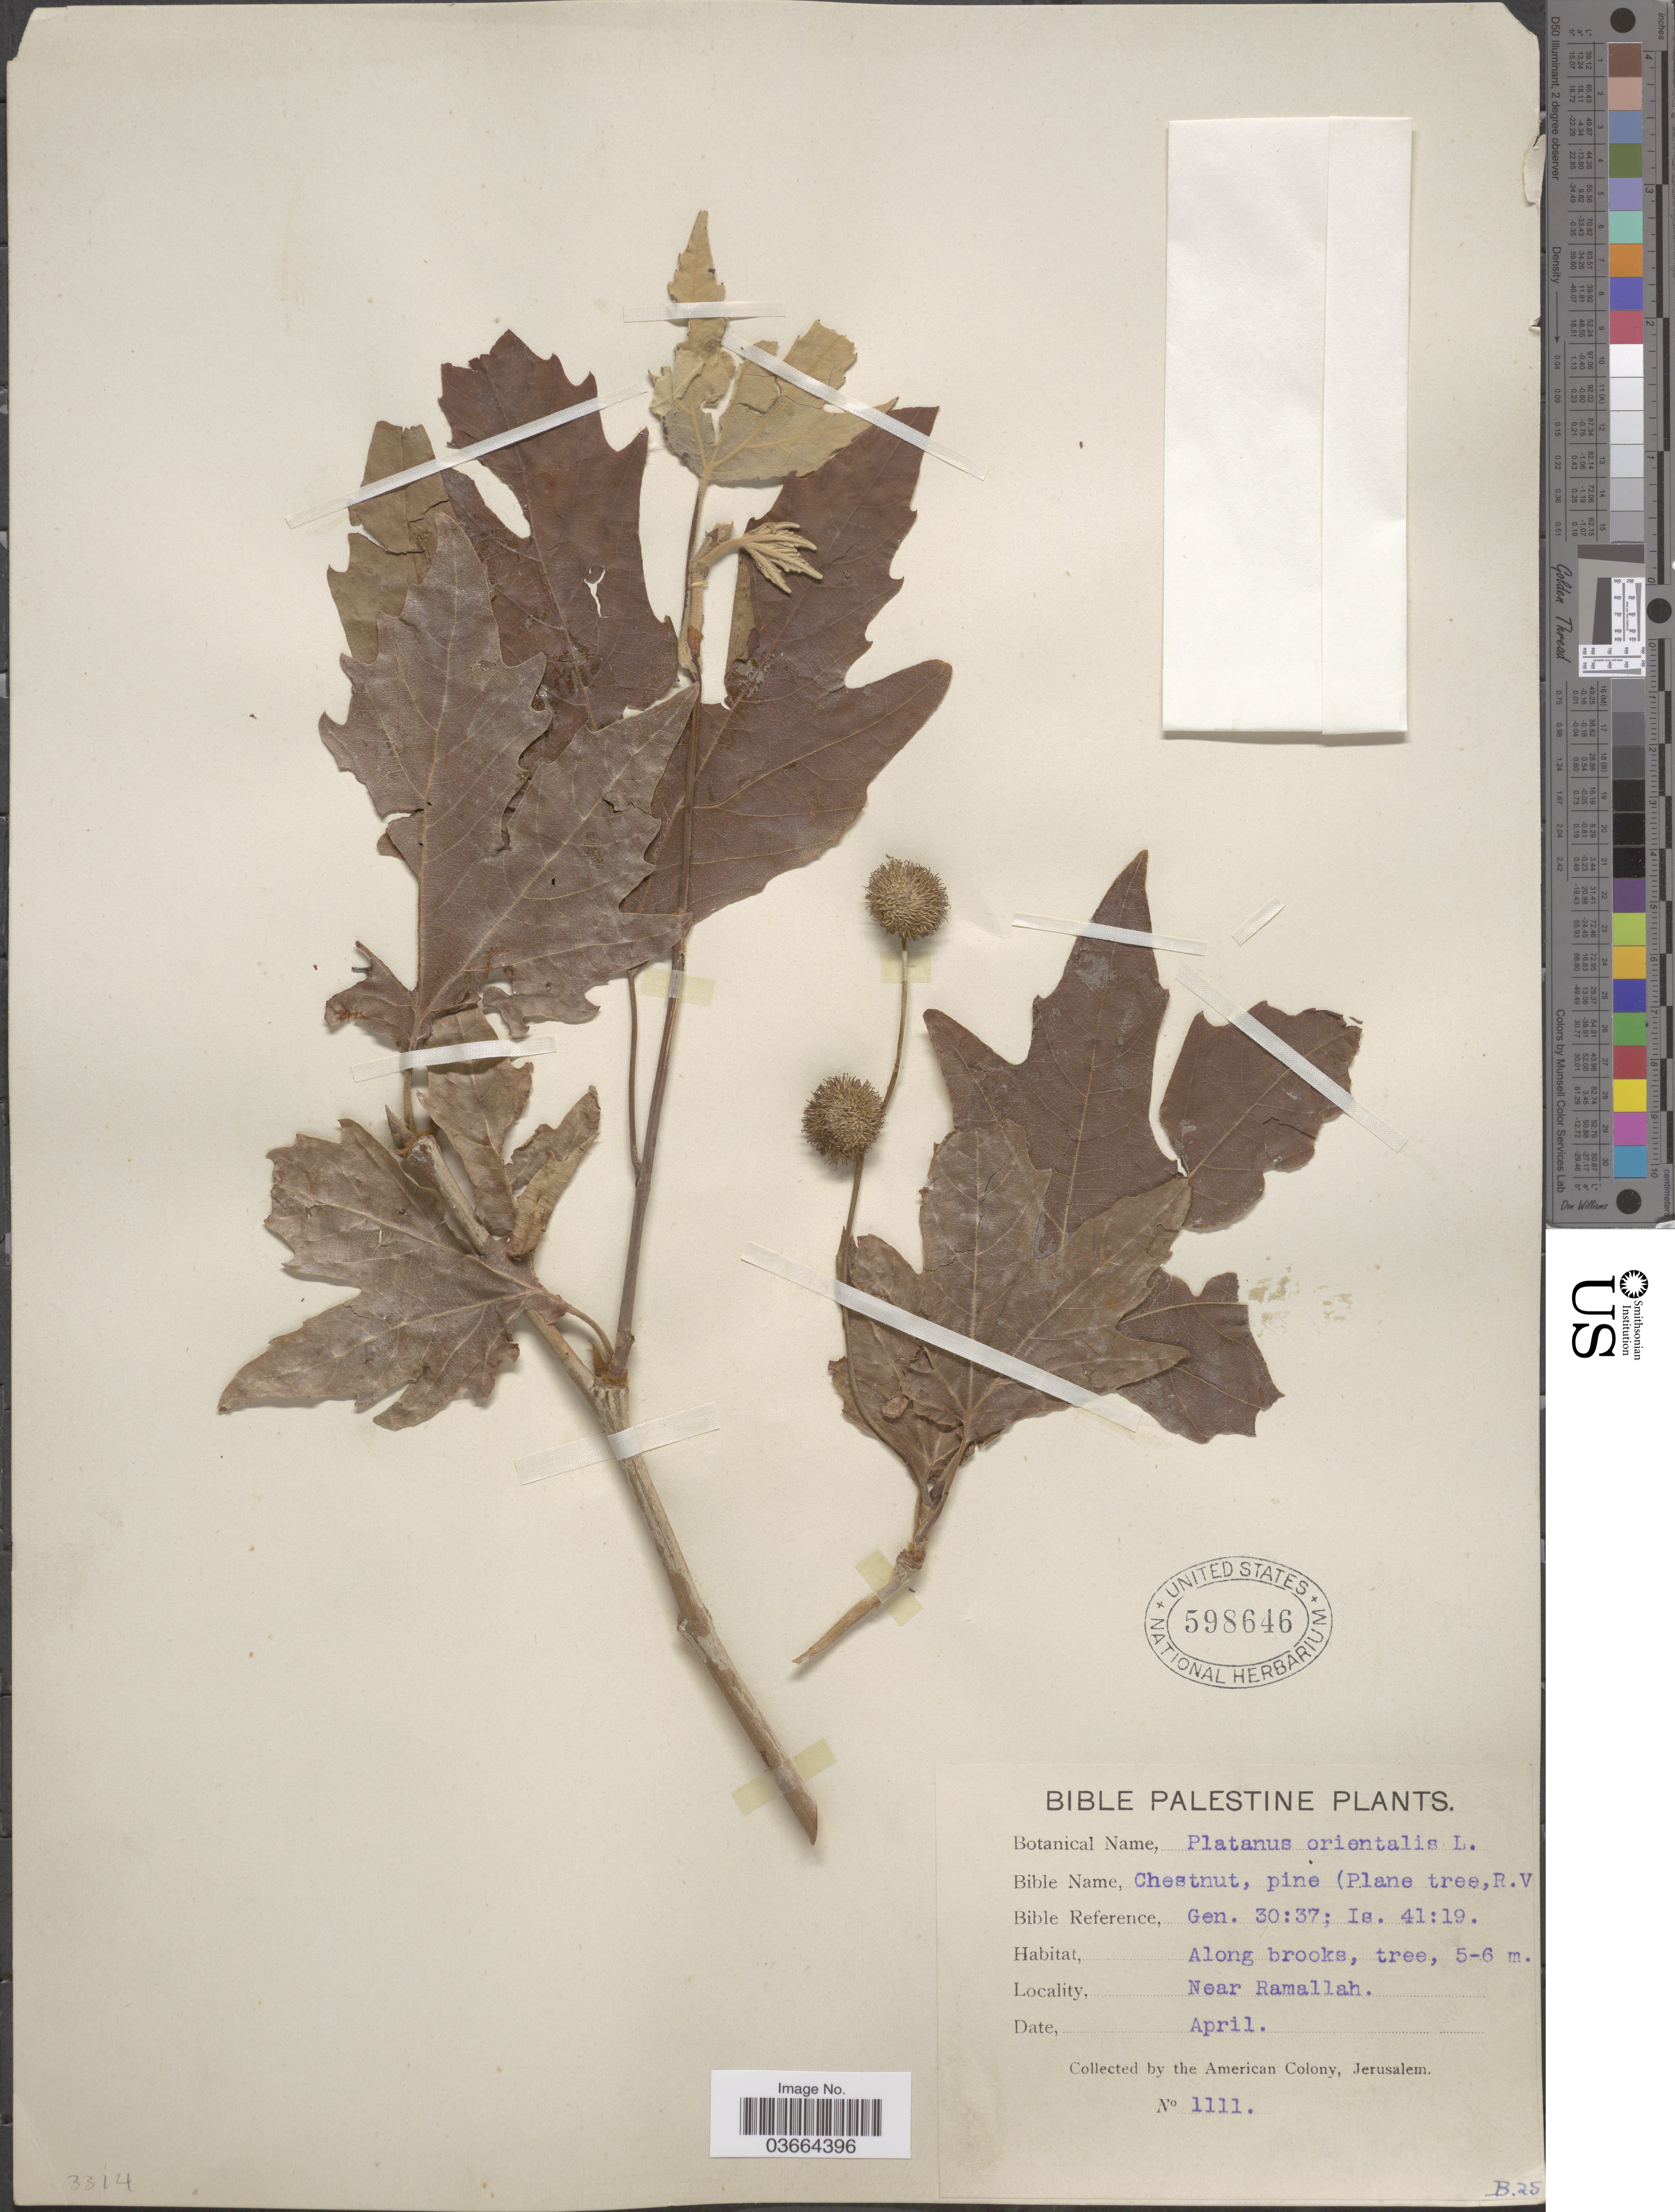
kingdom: Plantae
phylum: Tracheophyta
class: Magnoliopsida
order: Proteales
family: Platanaceae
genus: Platanus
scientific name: Platanus x acerifolia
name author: (Aiton) Willd.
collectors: American Colony, Jerusalem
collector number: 1111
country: Israel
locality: Near Ramallah.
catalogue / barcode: US 598646